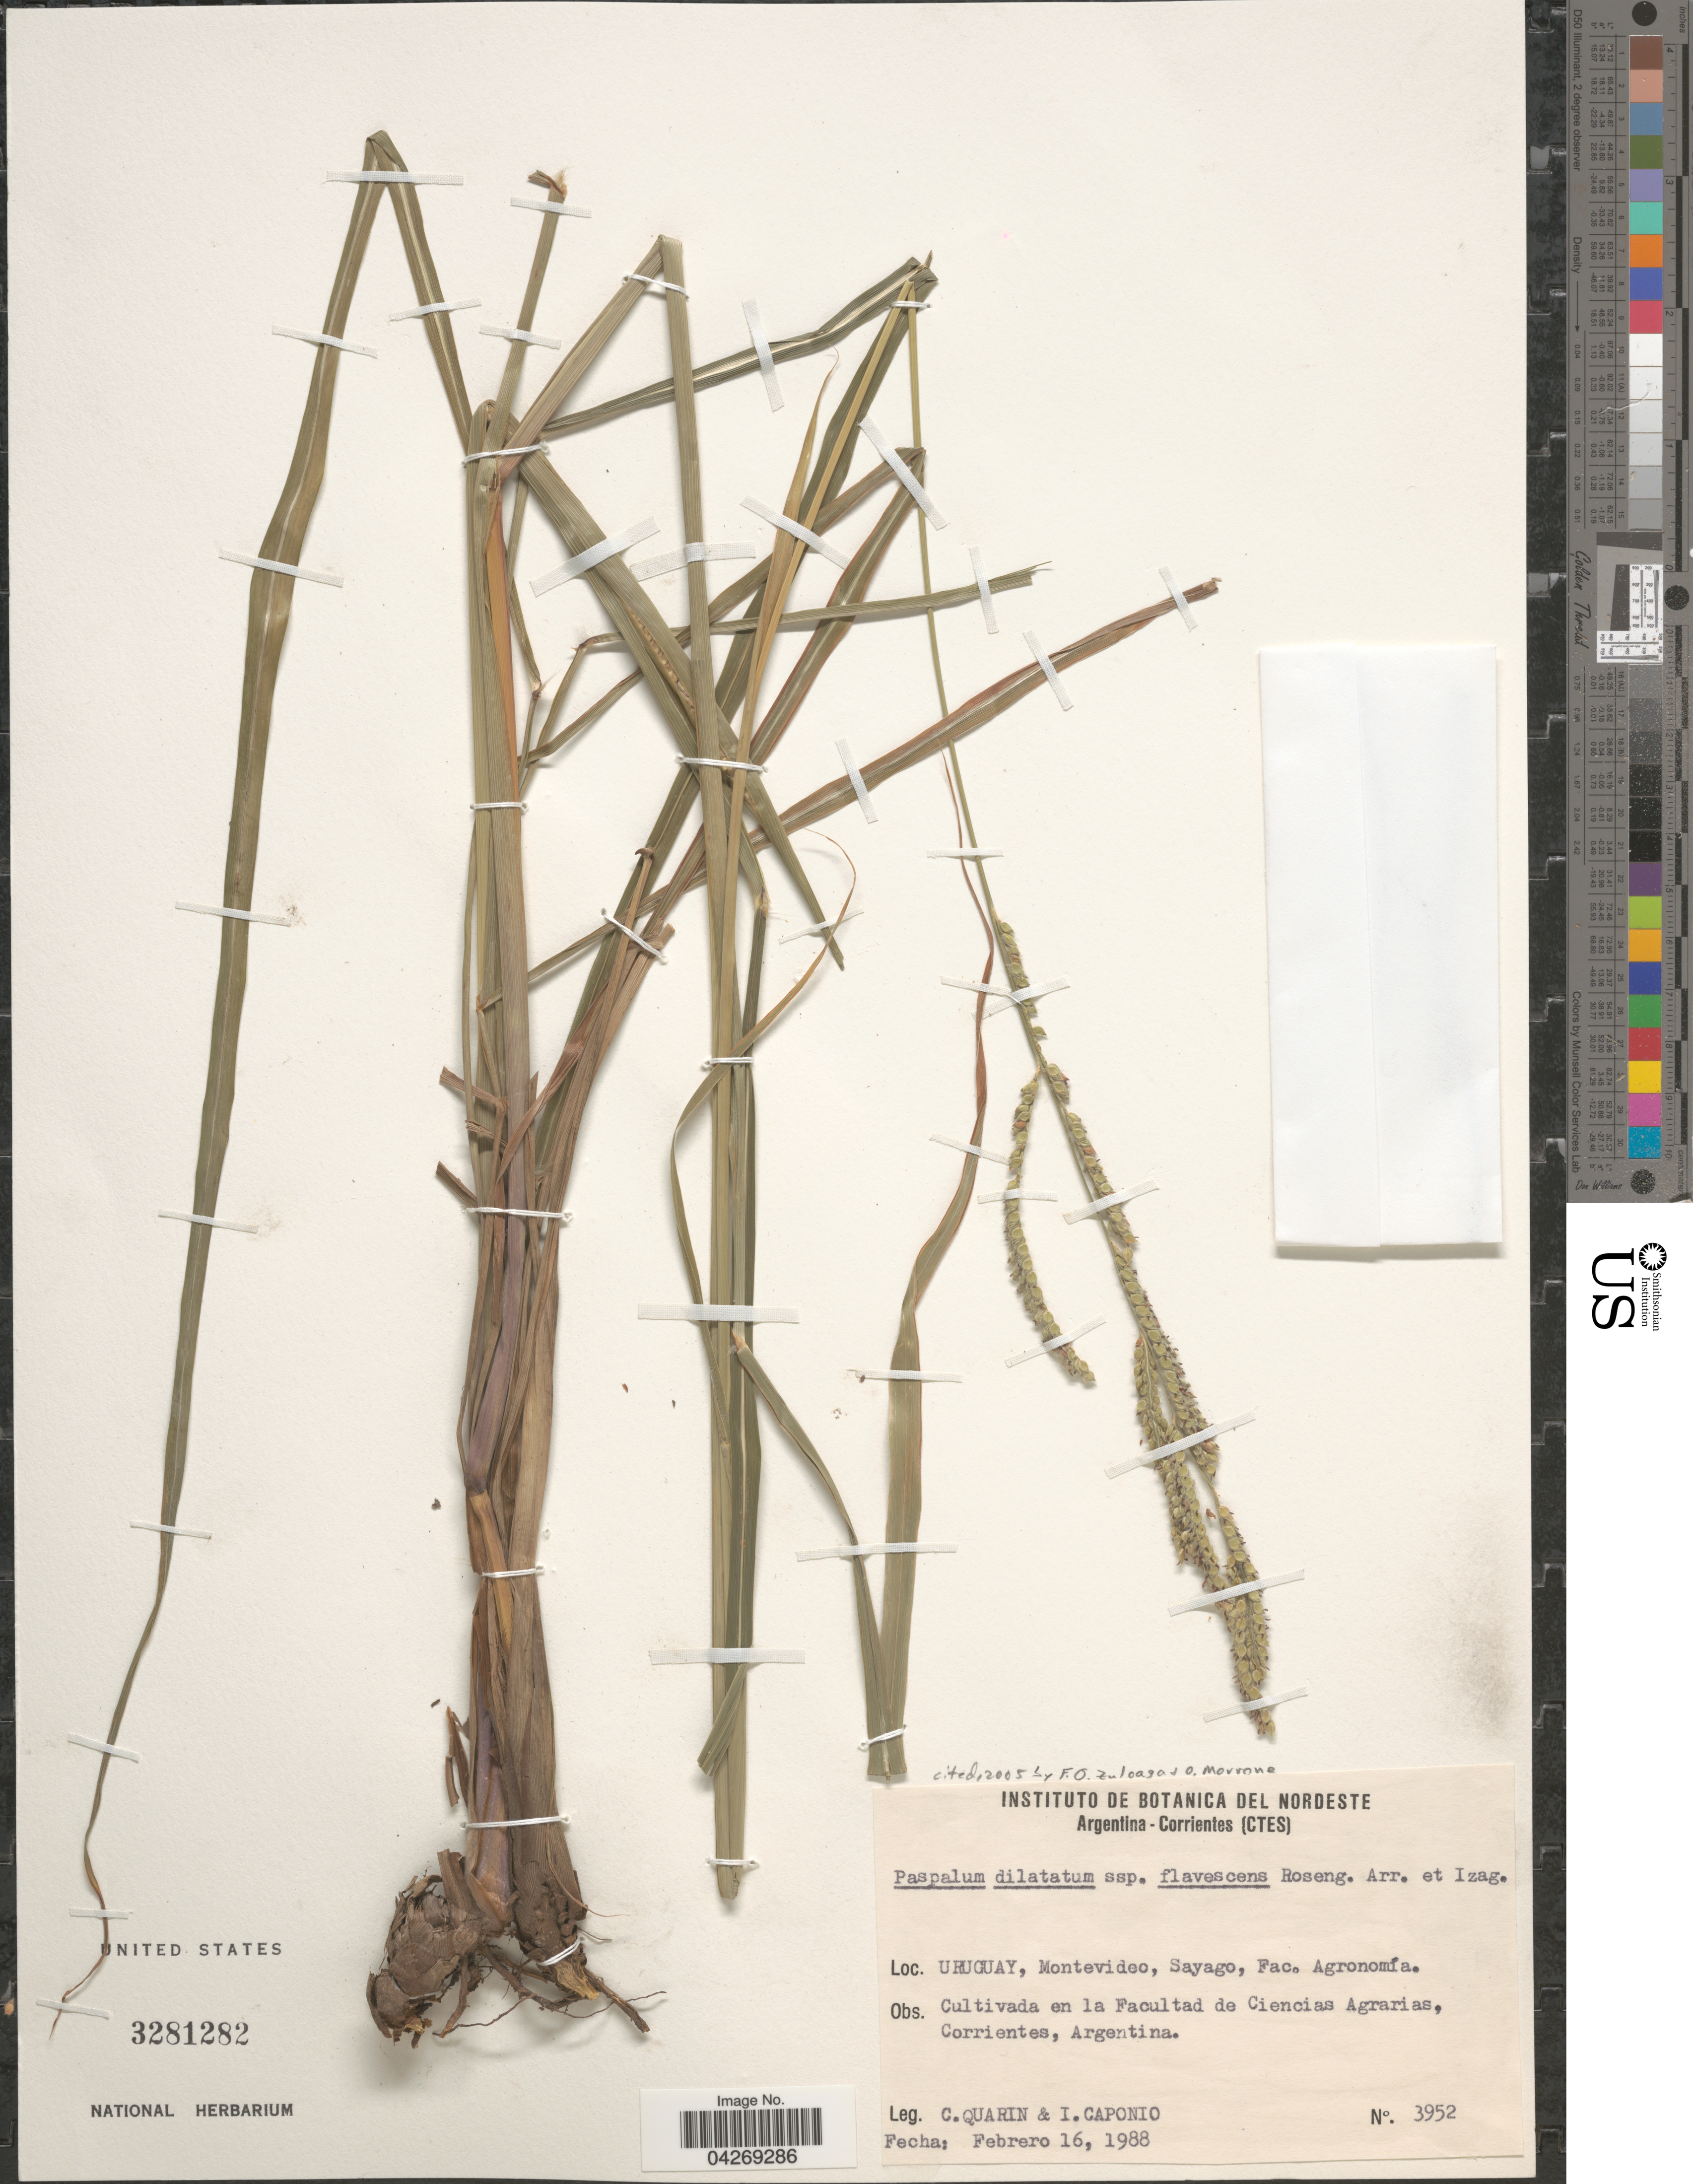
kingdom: Plantae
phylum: Tracheophyta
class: Liliopsida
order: Poales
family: Poaceae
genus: Paspalum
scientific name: Paspalum dilatatum subsp. flavescens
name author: Roseng. & et al.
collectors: C. Quarín & I. Caponio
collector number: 3952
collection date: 1988-02-16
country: Argentina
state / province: Corrientes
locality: En la Facultad de Ciencias Agrarias.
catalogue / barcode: US 3281282